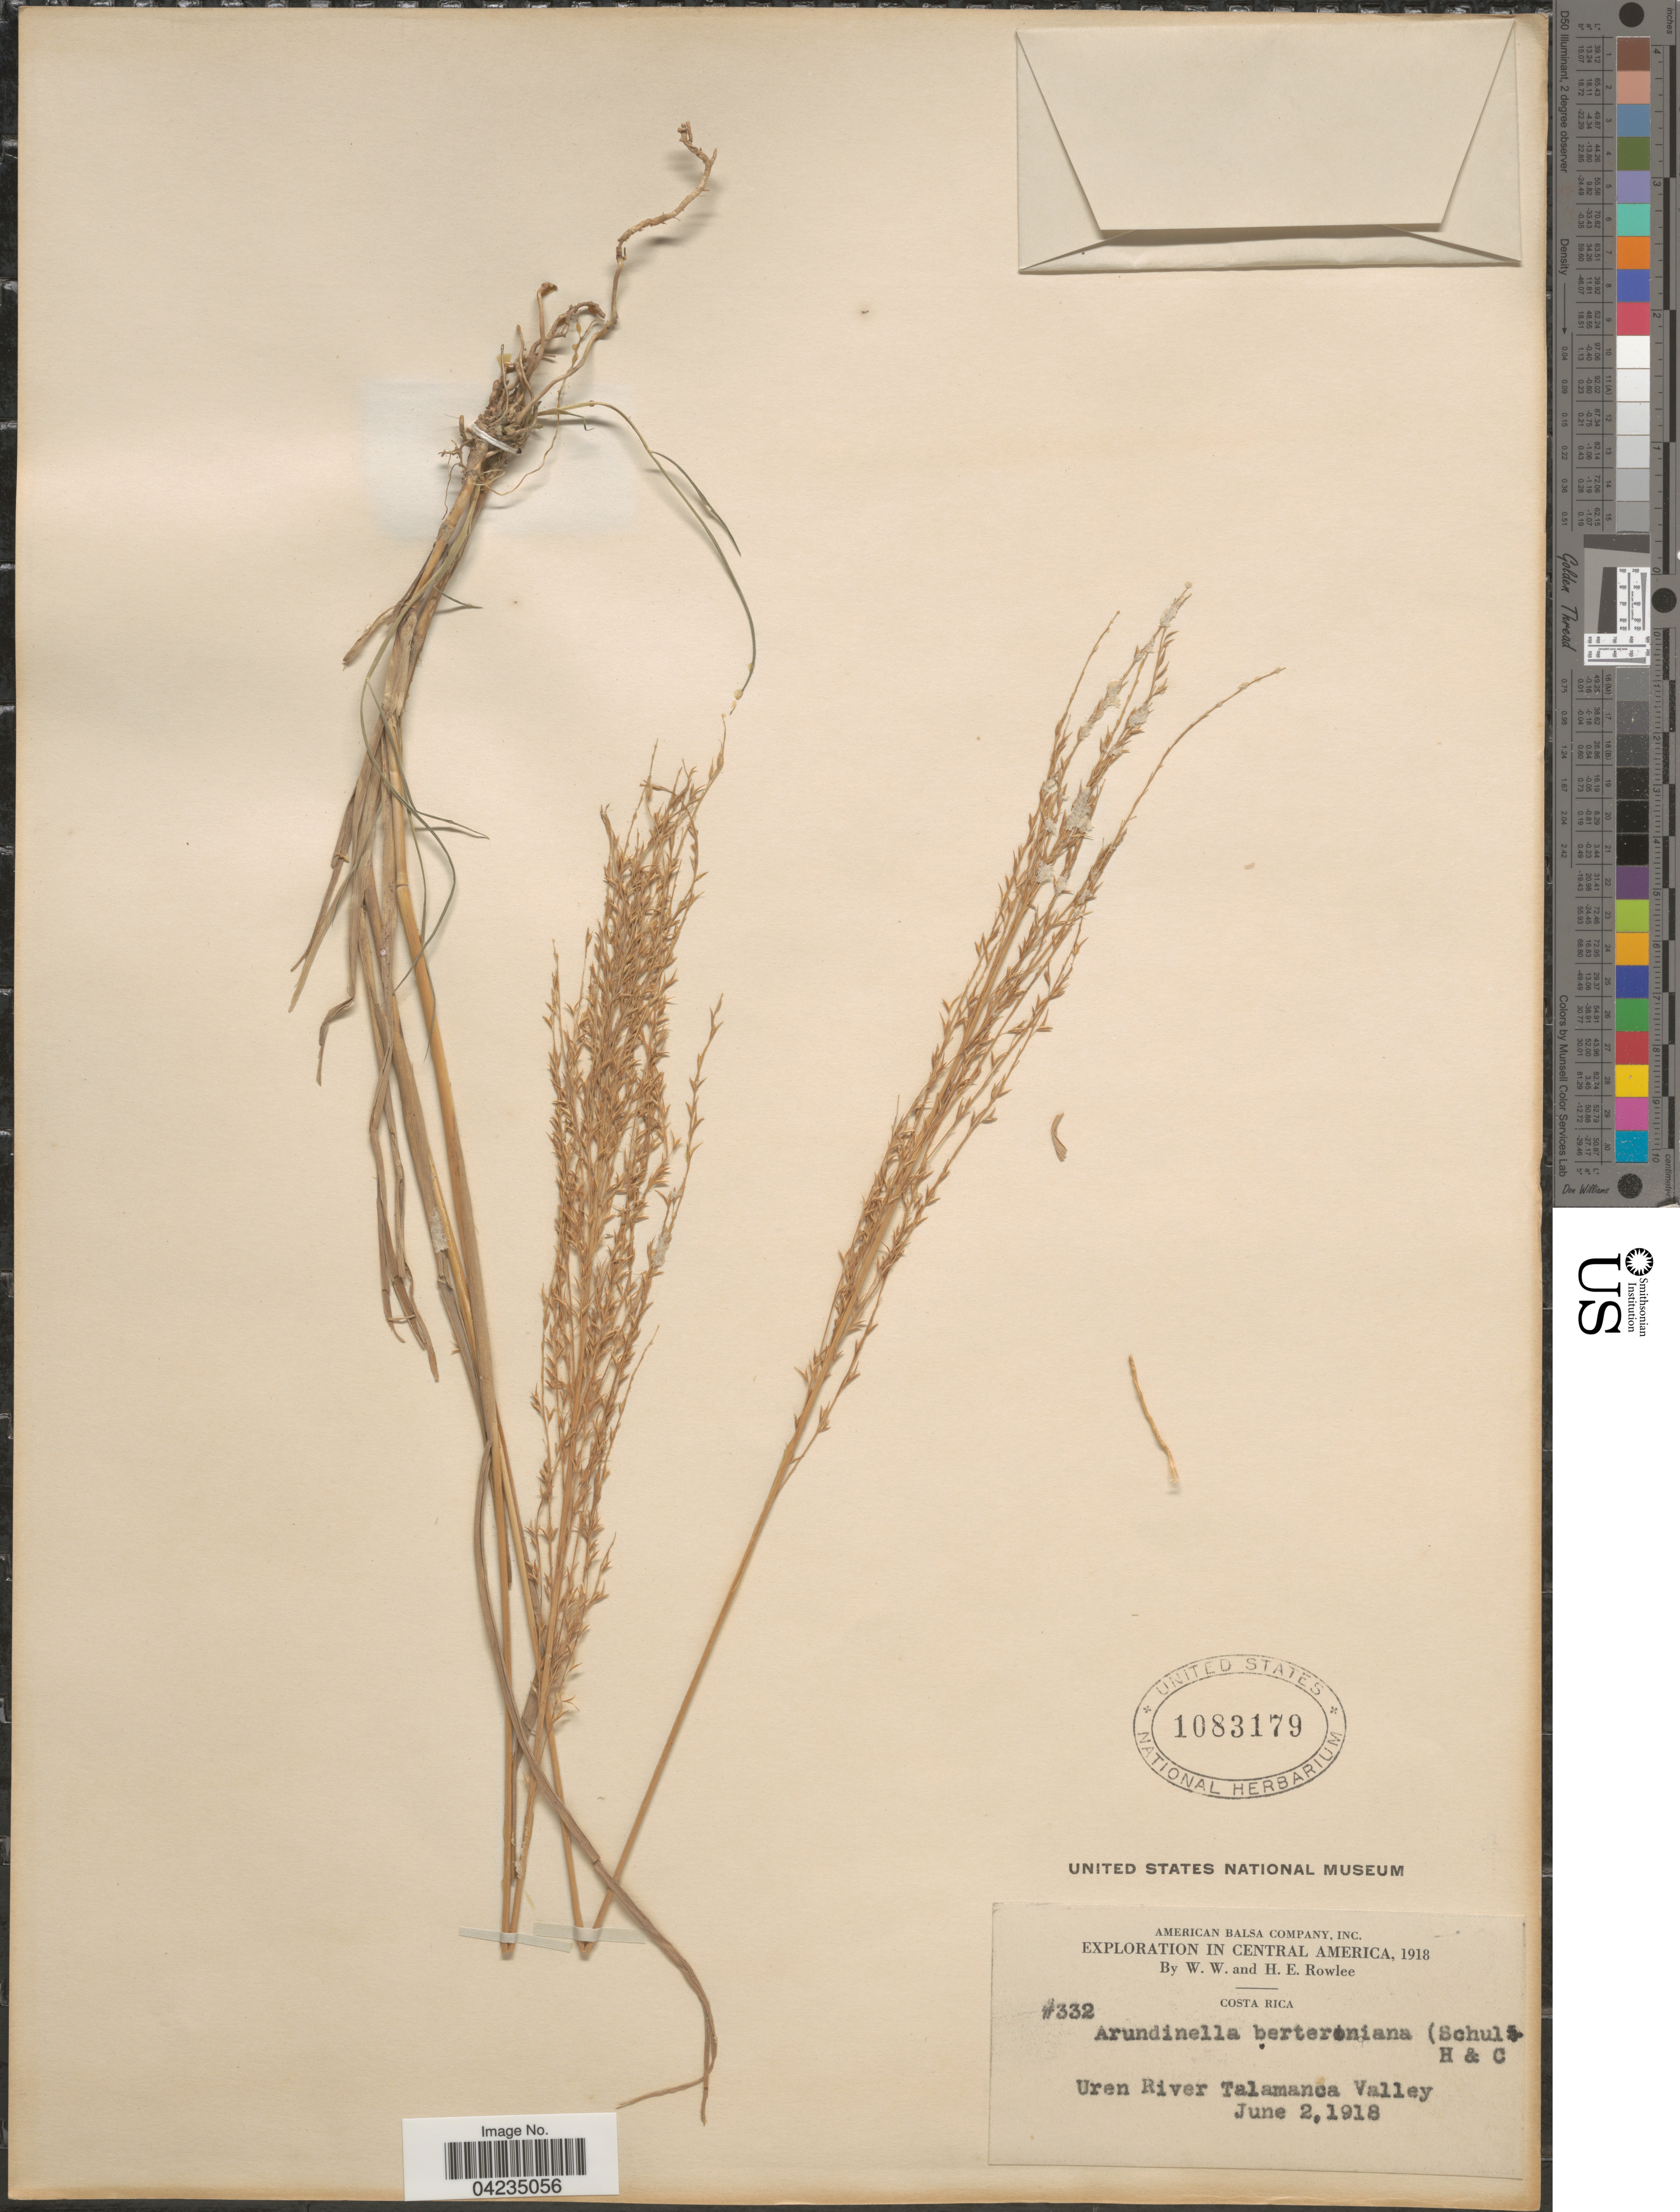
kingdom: Plantae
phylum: Tracheophyta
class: Liliopsida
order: Poales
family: Poaceae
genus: Arundinella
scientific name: Arundinella berteroniana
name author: (Schult.) Hitchc. & Chase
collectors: W. W. Rowlee & H. E. Rowlee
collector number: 332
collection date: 1918-06-02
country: Costa Rica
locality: Exploration in Central America, 1918. Uren River Talamanca Valley.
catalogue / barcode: US 1083179